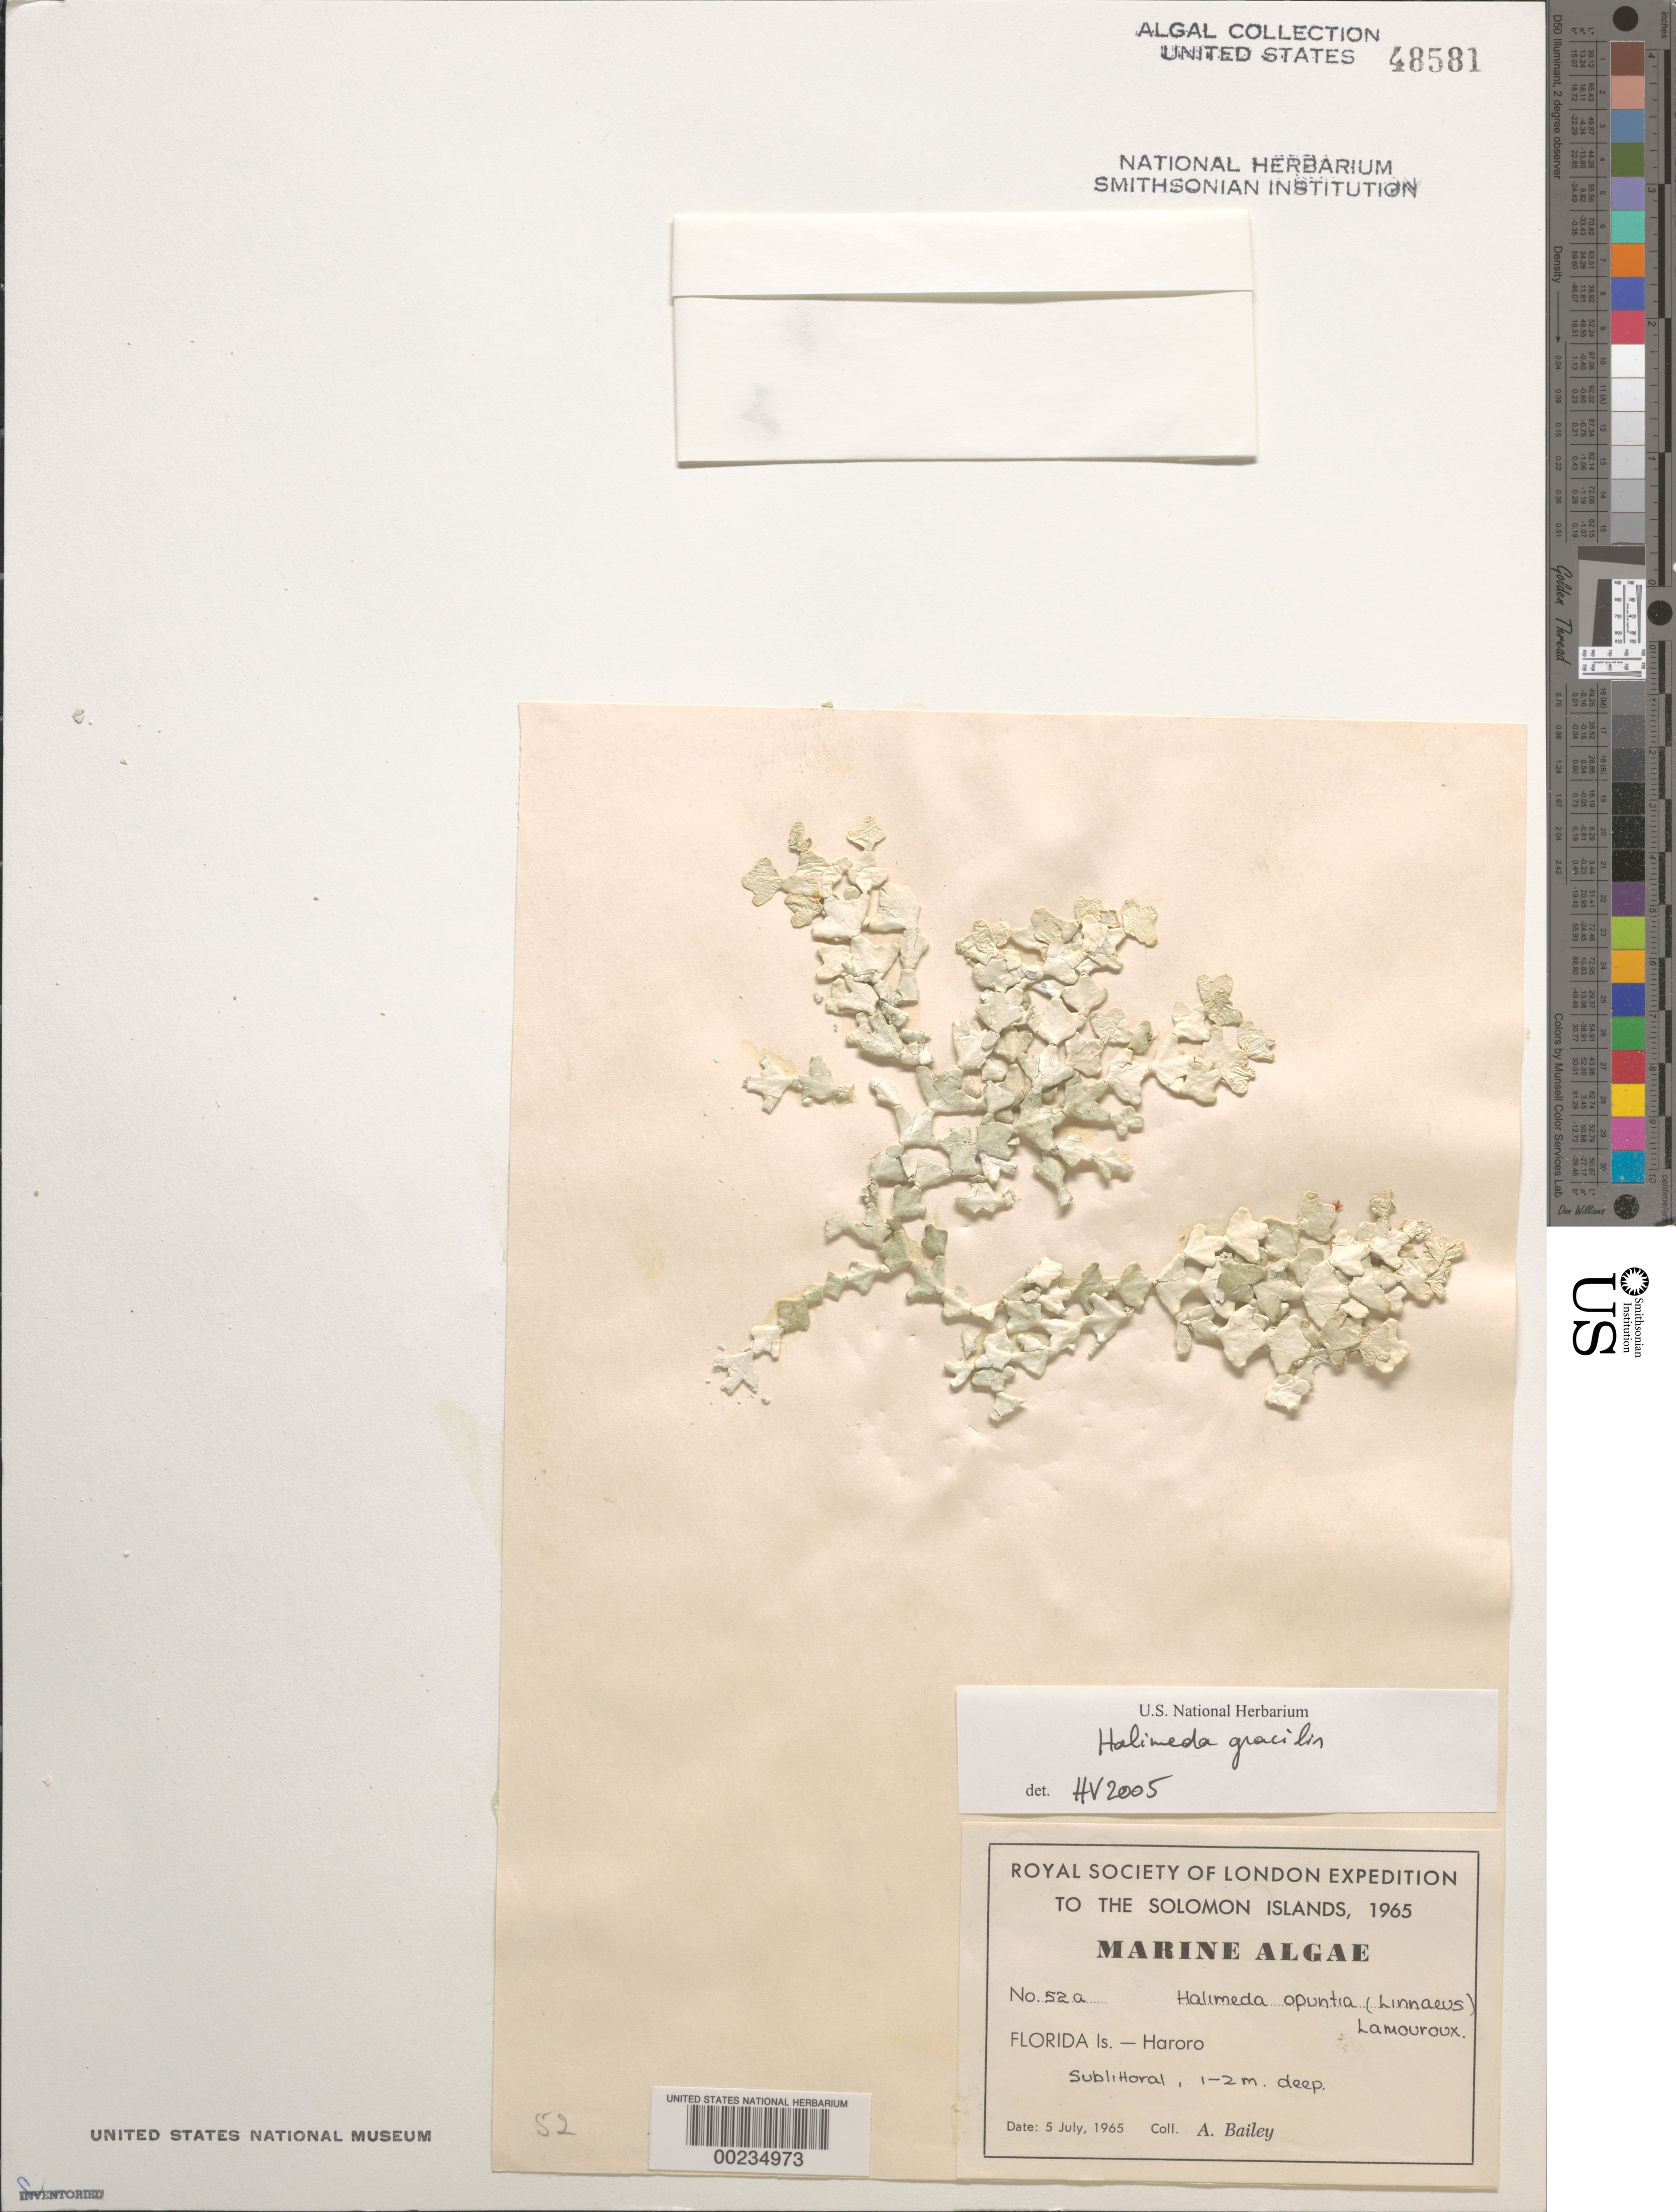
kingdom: Plantae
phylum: Chlorophyta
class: Ulvophyceae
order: Bryopsidales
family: Halimedaceae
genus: Halimeda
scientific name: Halimeda gracilis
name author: Harv. ex J. Agardh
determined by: Verbruggen, H.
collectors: A. Bailey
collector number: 52a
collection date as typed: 05 Jul 1965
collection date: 1965-07-05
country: Solomon Islands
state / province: Central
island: Nggela Sule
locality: Haroro (city)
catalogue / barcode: US 48581